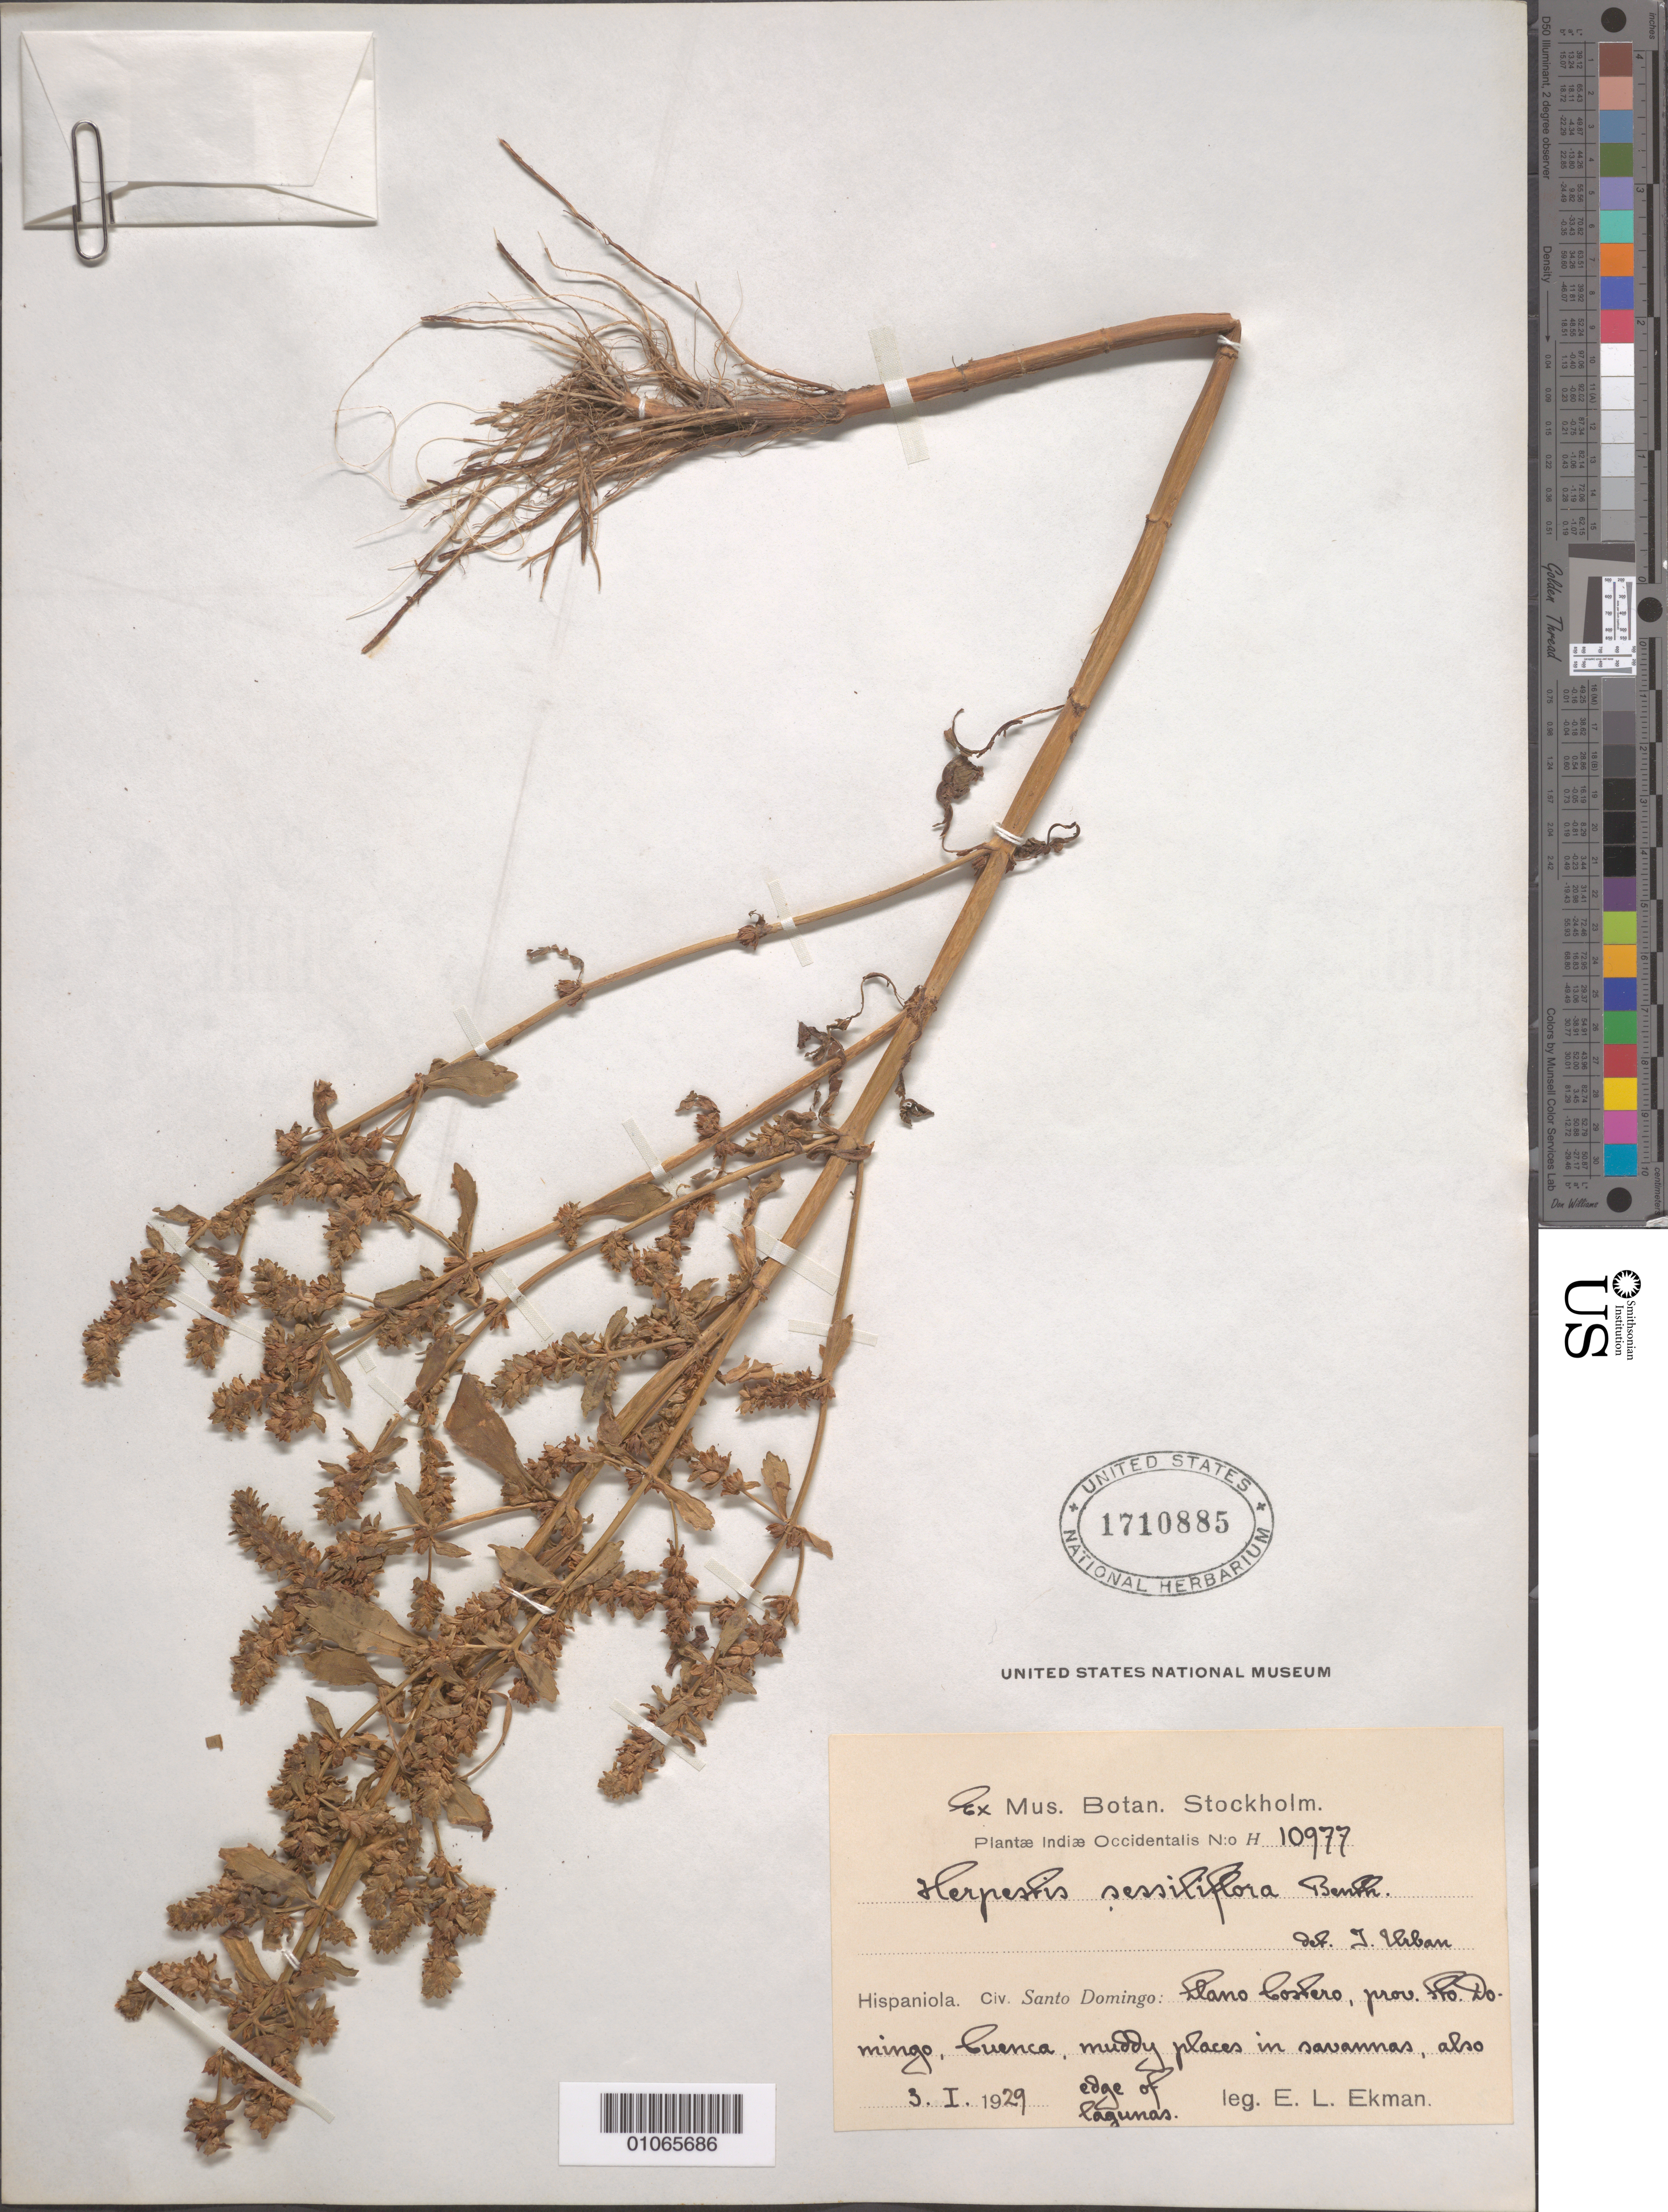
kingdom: Plantae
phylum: Tracheophyta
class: Magnoliopsida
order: Lamiales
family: Plantaginaceae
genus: Bacopa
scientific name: Bacopa sessiliflora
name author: (Benth.) Edwall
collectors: E. L. Ekman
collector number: H 10977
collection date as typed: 03 Jan 1929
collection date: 1929-01-03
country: Dominican Republic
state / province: Distrito Nacional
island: Hispaniola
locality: Llano boslero, Buenca, muddy places in savannas, also edge of swamps.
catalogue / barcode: US 1710885